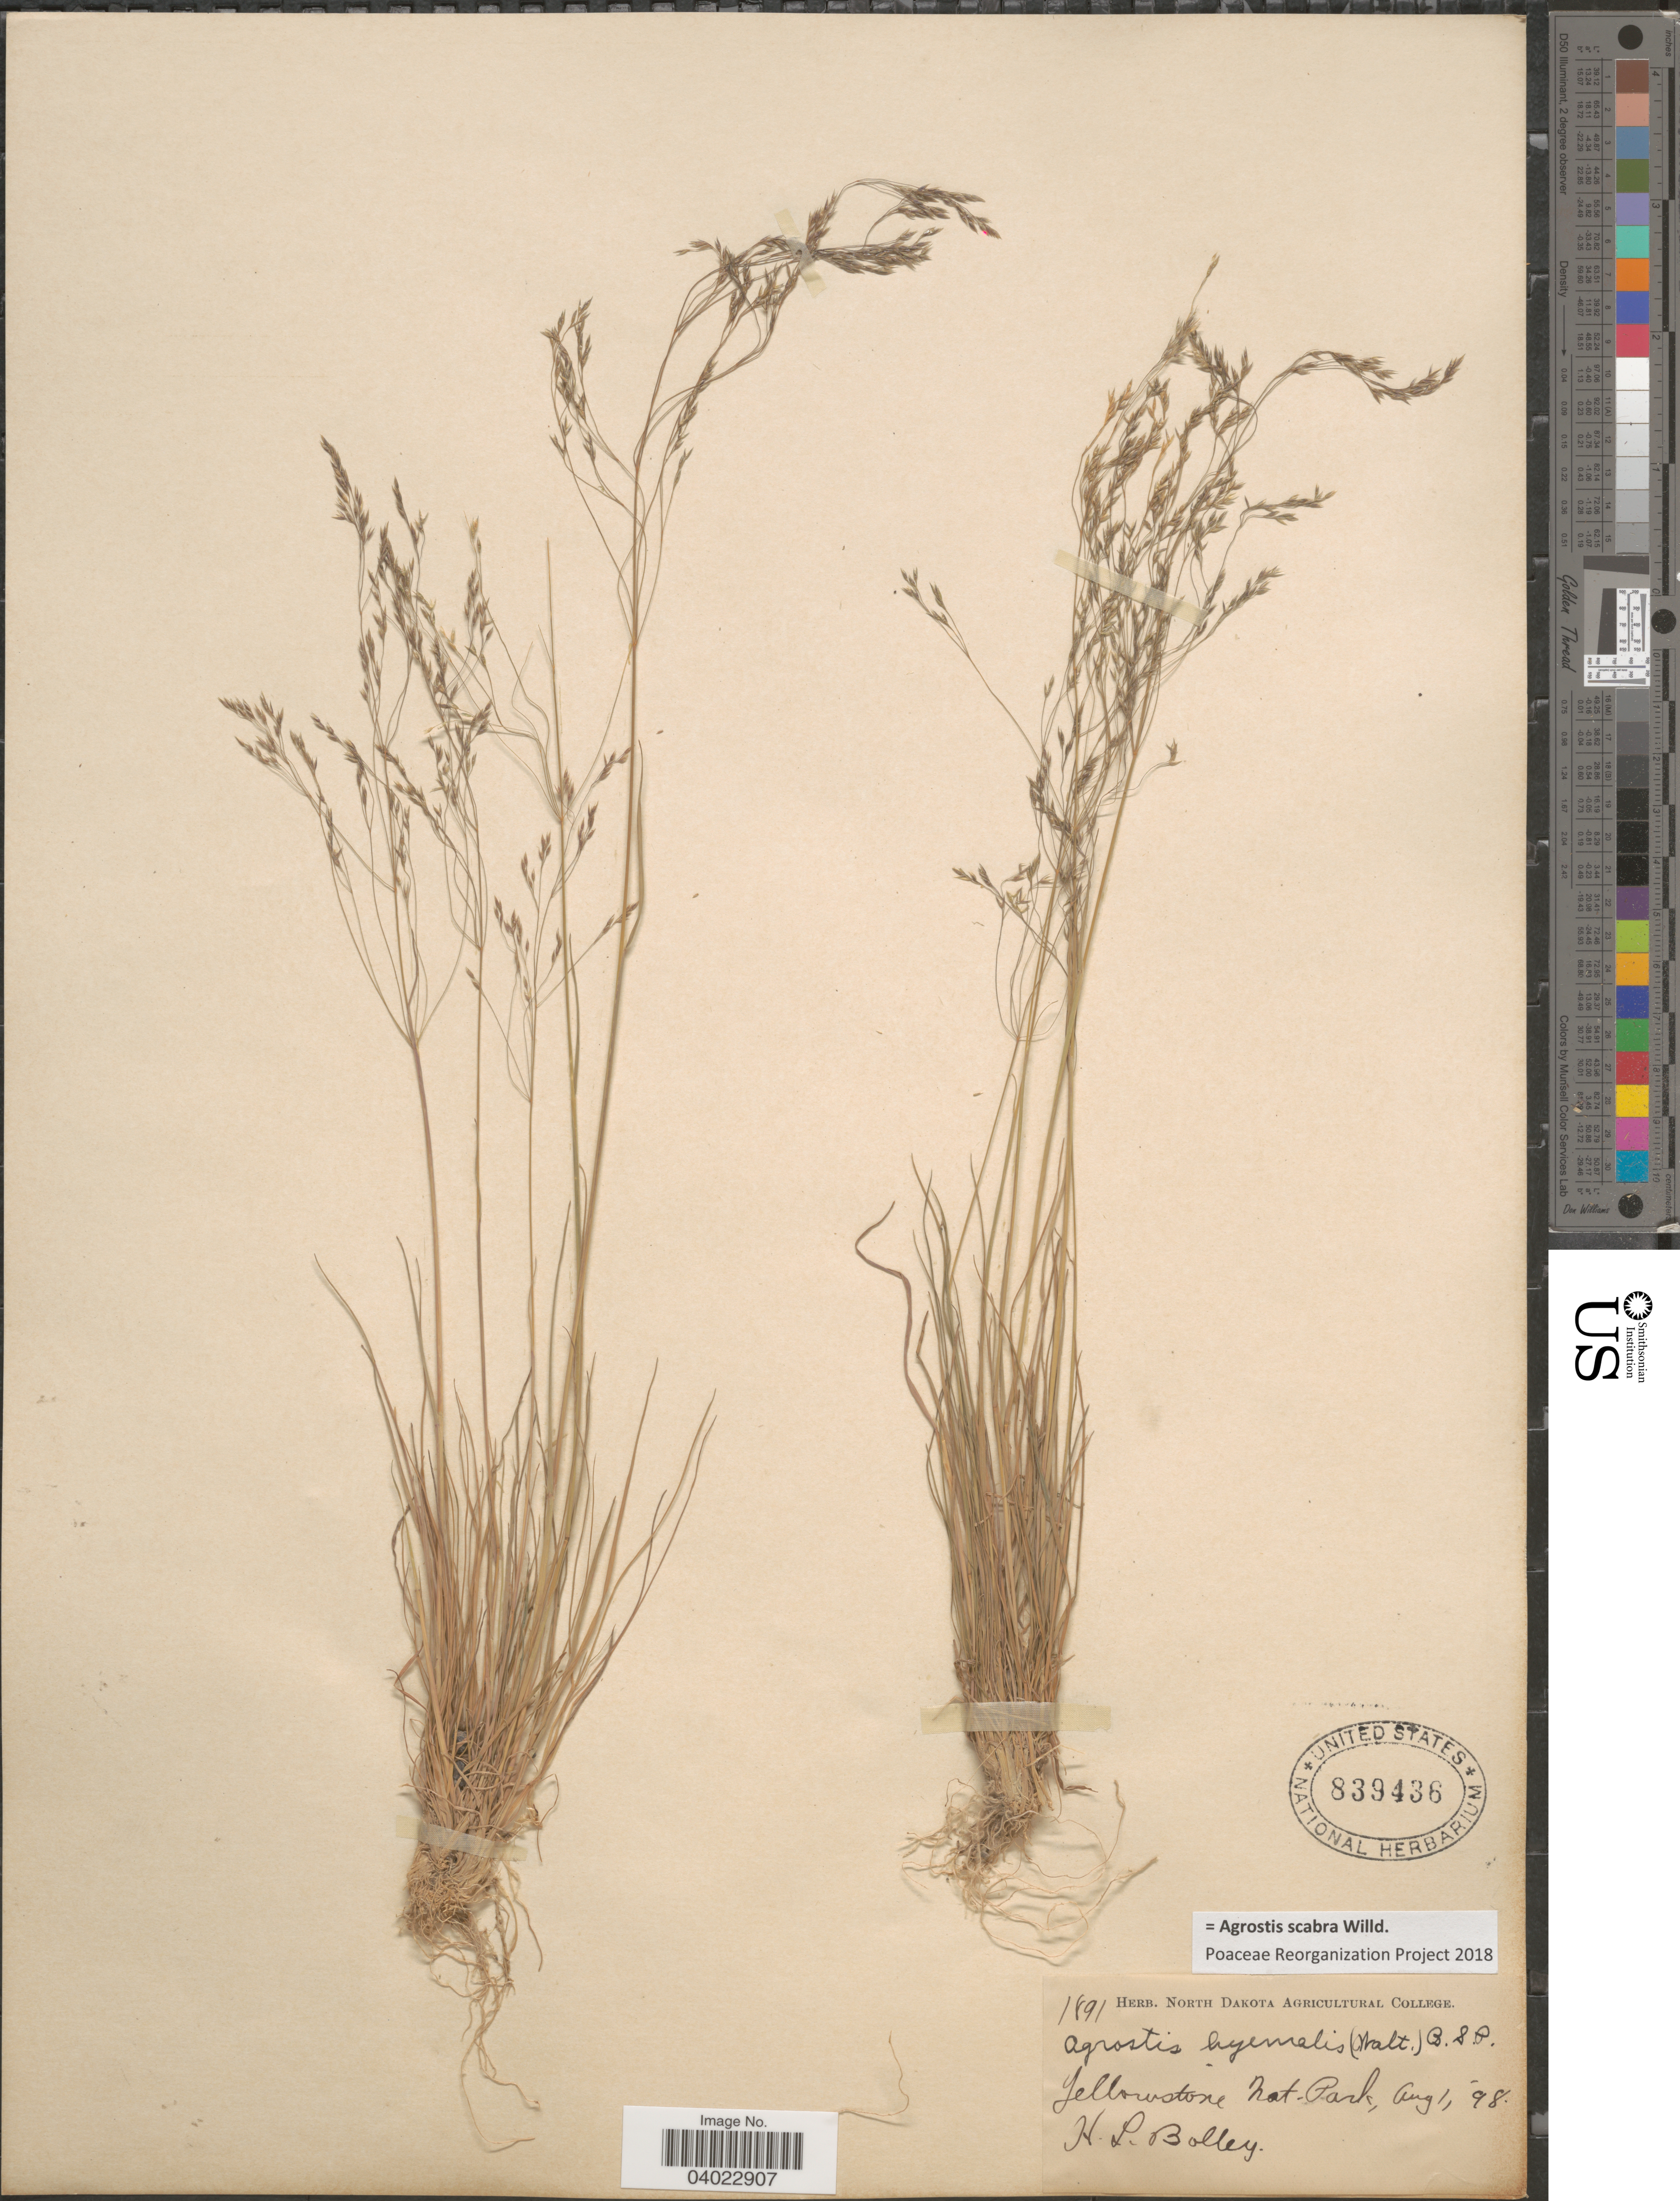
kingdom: Plantae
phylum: Tracheophyta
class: Liliopsida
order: Poales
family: Poaceae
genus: Agrostis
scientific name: Agrostis scabra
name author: Willd.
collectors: H. Bolley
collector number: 1891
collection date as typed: Transcribed d/m/y: 1/8/98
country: United States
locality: Yellowstone Nat. Park.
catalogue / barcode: US 839436